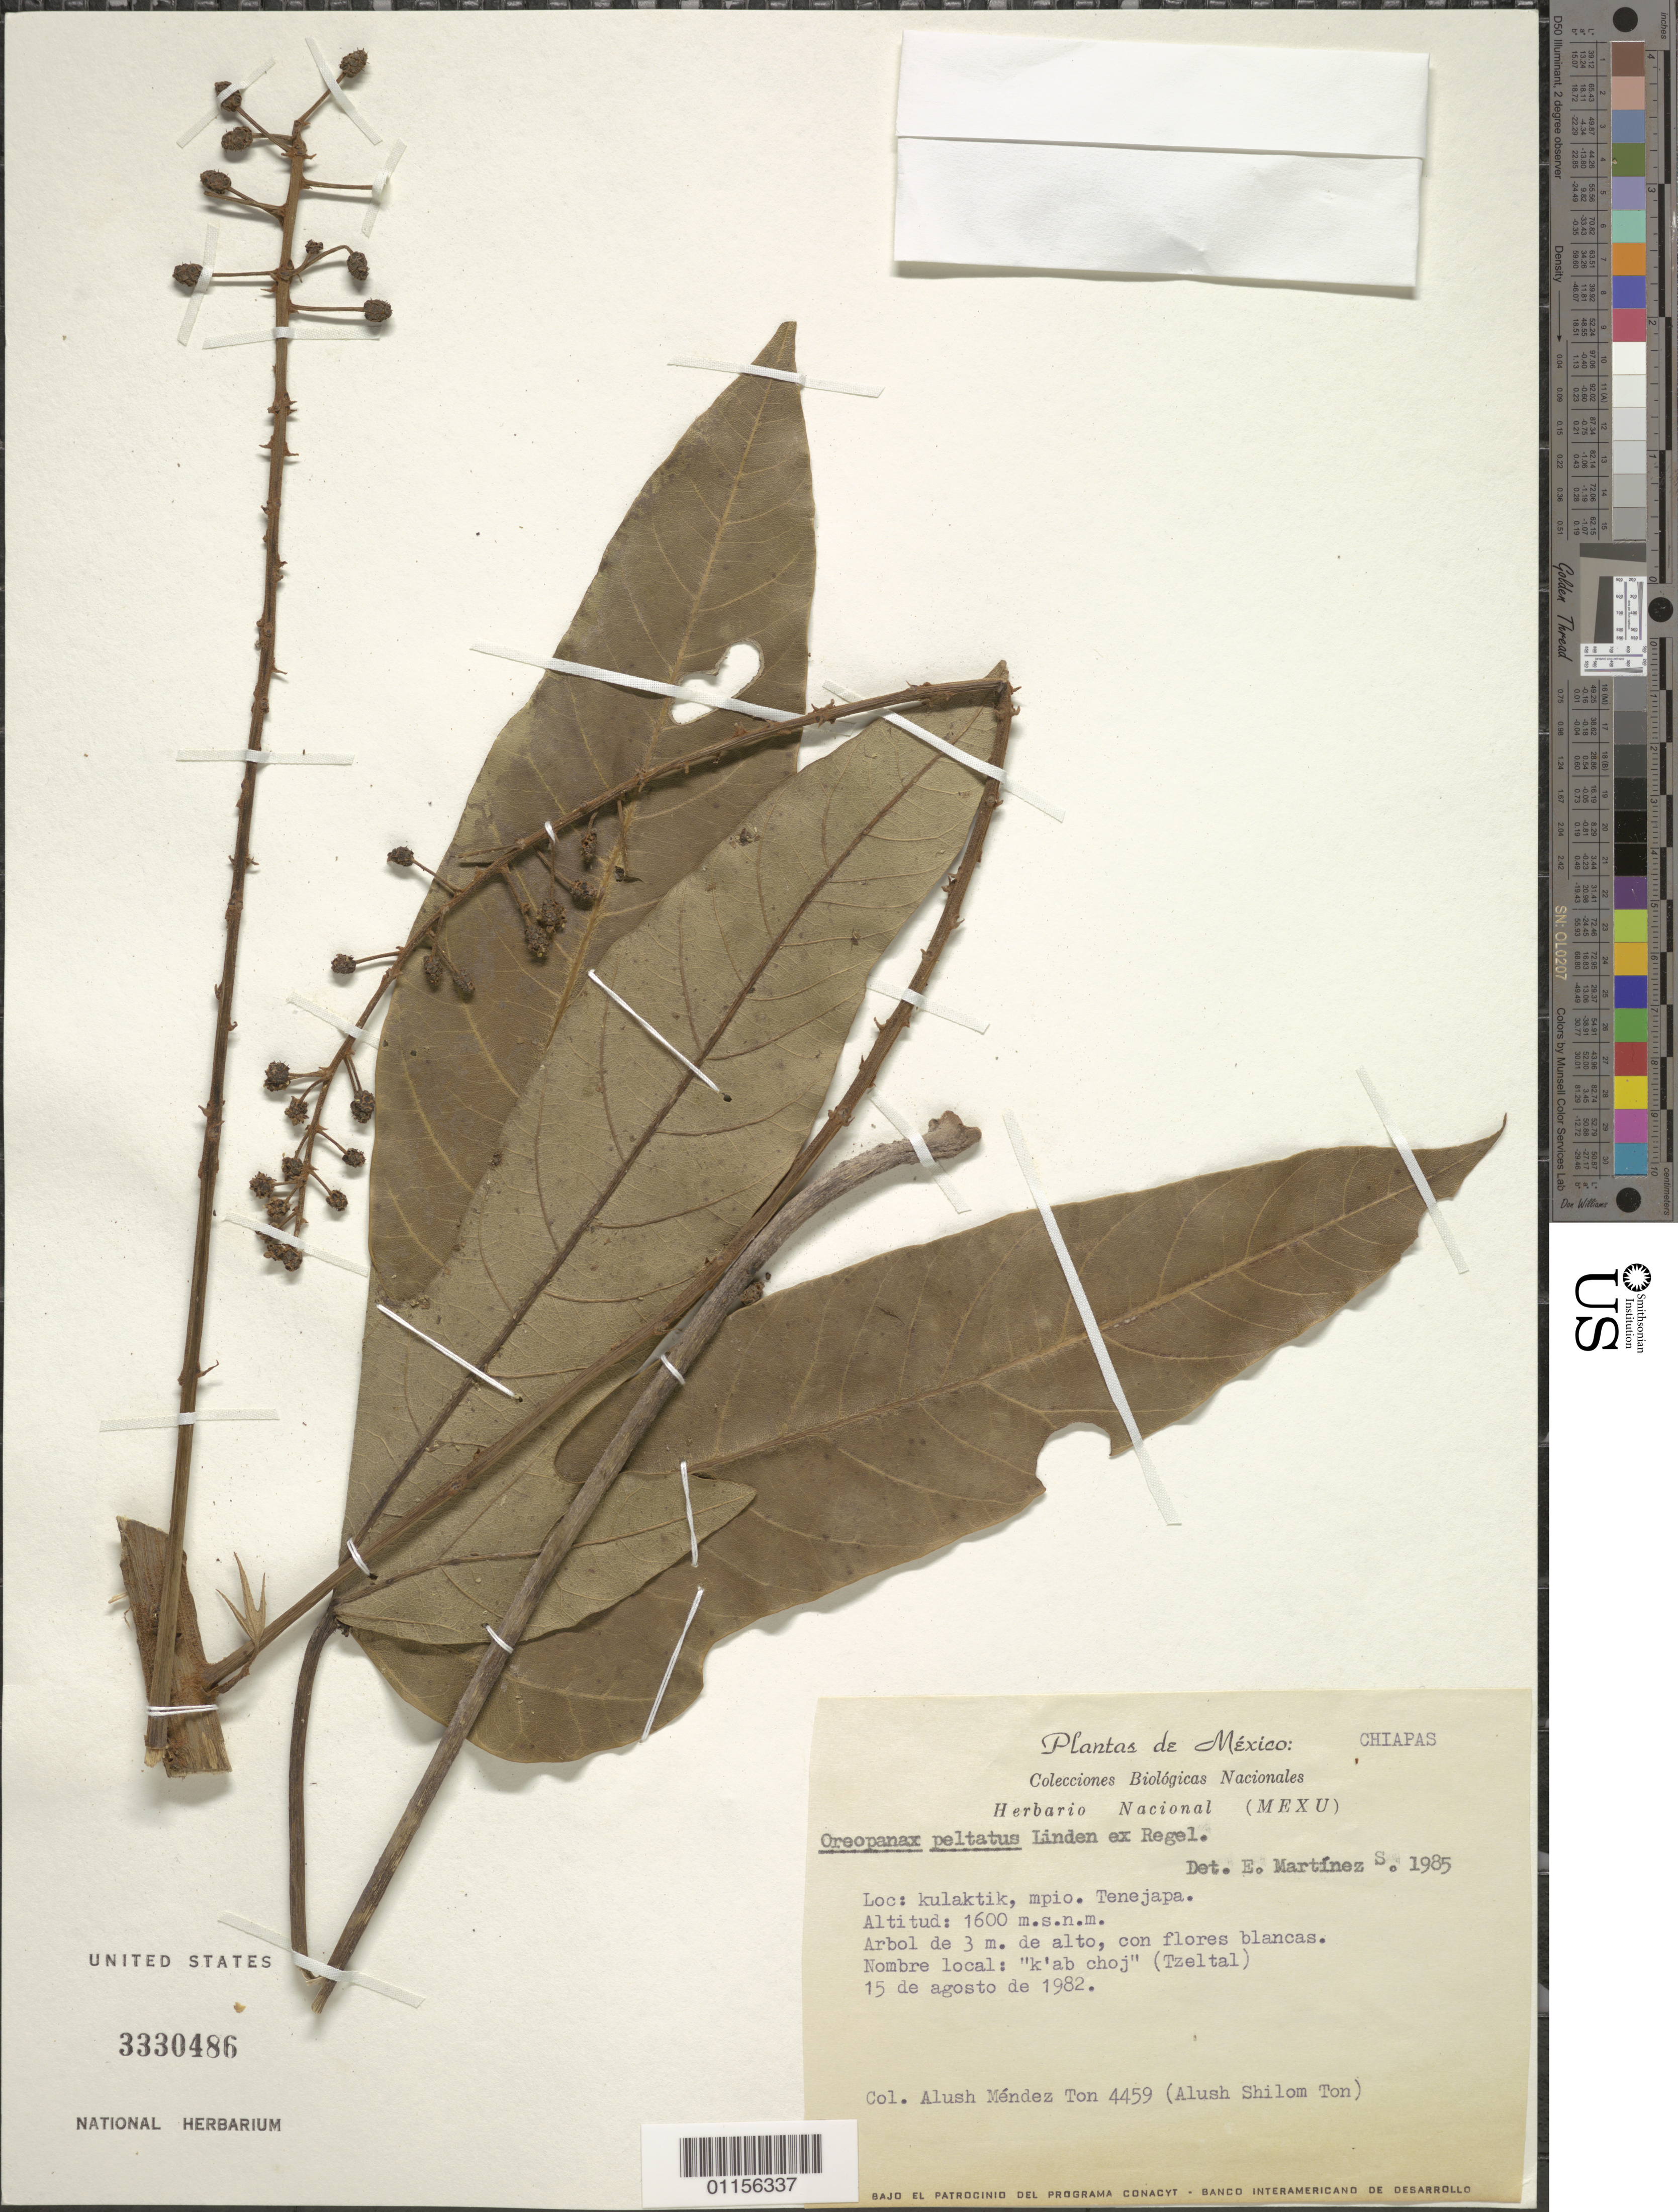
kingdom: Plantae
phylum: Tracheophyta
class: Magnoliopsida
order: Apiales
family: Araliaceae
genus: Oreopanax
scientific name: Oreopanax peltatus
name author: Linden ex Regel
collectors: A. M. Ton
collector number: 4459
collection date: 1982-08-15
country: Mexico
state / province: Chiapas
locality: Kulaktik, Tenejapa.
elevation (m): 1600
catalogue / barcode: US 3330486